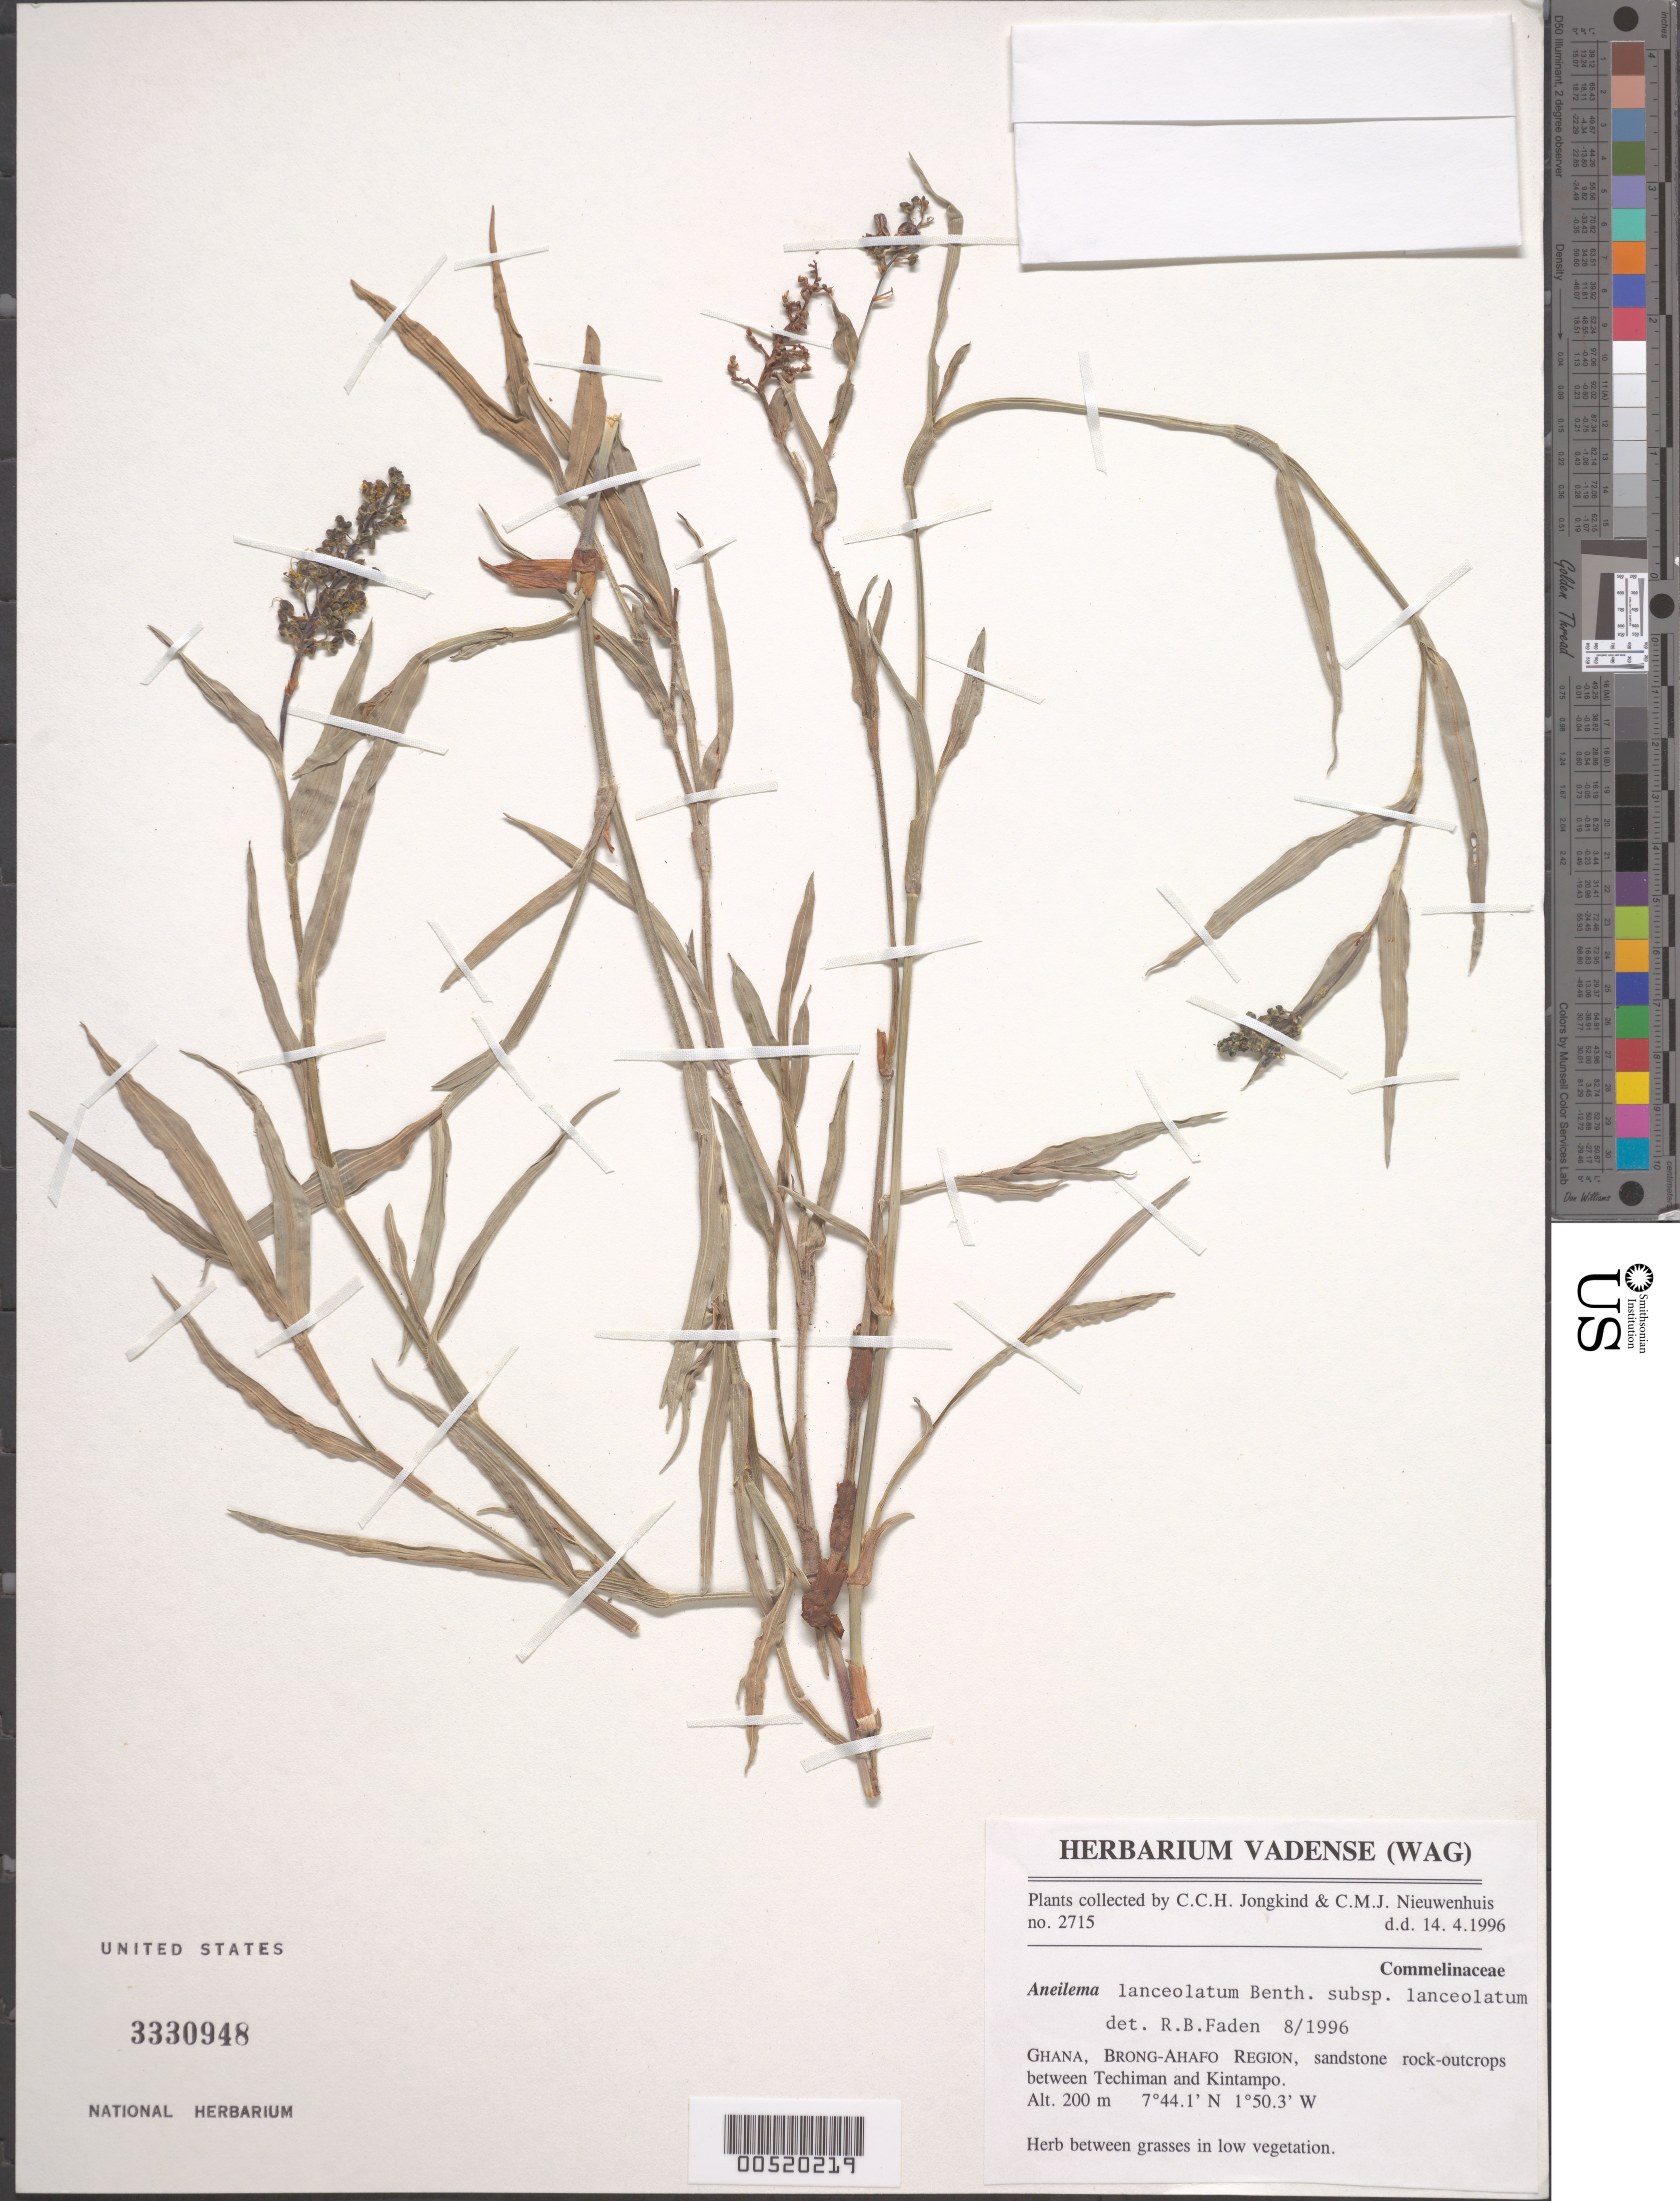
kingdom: Plantae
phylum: Tracheophyta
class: Liliopsida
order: Commelinales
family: Commelinaceae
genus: Aneilema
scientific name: Aneilema lanceolatum subsp. lanceolatum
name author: Benth.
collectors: C. C. Jongkind & C. Nieuwenhuis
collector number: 2715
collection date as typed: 14 Apr 1996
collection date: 1996-04-14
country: Ghana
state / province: Brong-ahafo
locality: Between techiman and kintampo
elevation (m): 200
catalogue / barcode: US 3330948